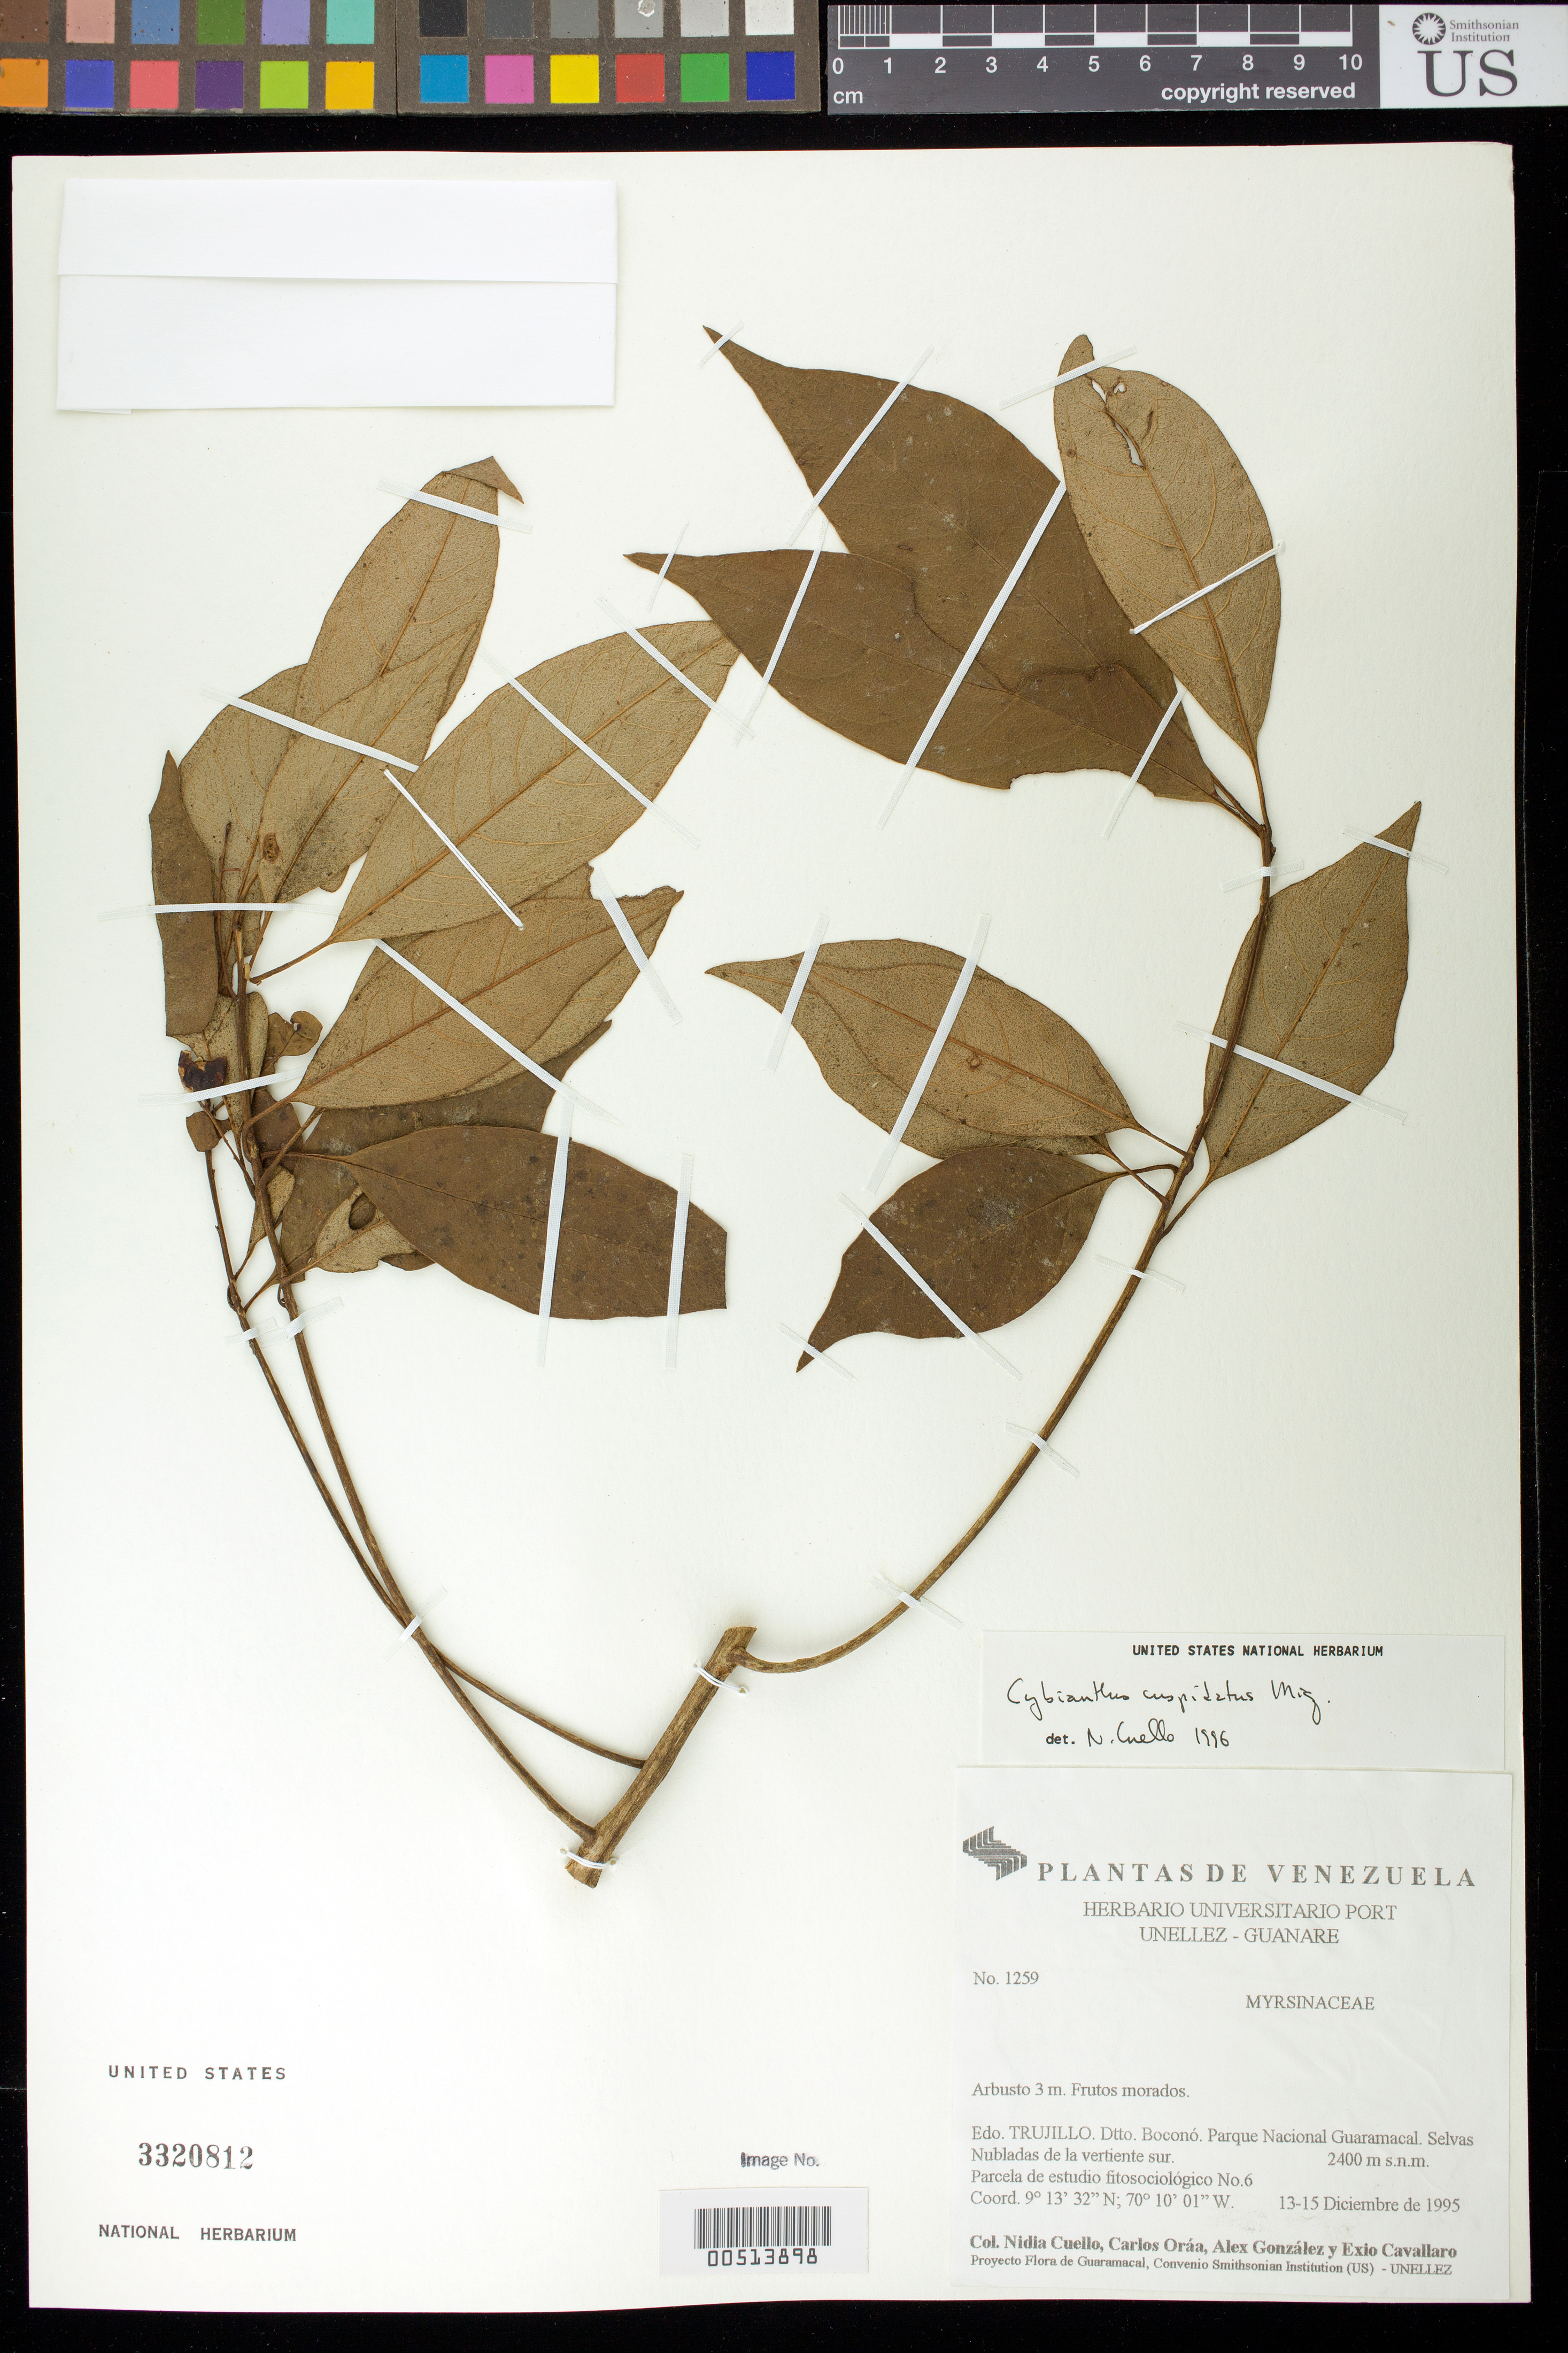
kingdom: Plantae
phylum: Tracheophyta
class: Magnoliopsida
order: Ericales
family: Primulaceae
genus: Cybianthus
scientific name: Cybianthus cuspidatus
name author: Miq.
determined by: Cuello, Nidia L.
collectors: N. L. Cuello, C. Oráa, A. Gonzáles & E. Cavallaro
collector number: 1259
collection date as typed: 13 Dec 1995 to 15 Dec 1995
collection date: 1995-12-13/1995-12-15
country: Venezuela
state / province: Trujillo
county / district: Boconó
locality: Parque Nacional Guaramacal, vertiente S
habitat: Selva Nubladas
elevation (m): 2400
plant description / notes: PORT, US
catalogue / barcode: US 3320812